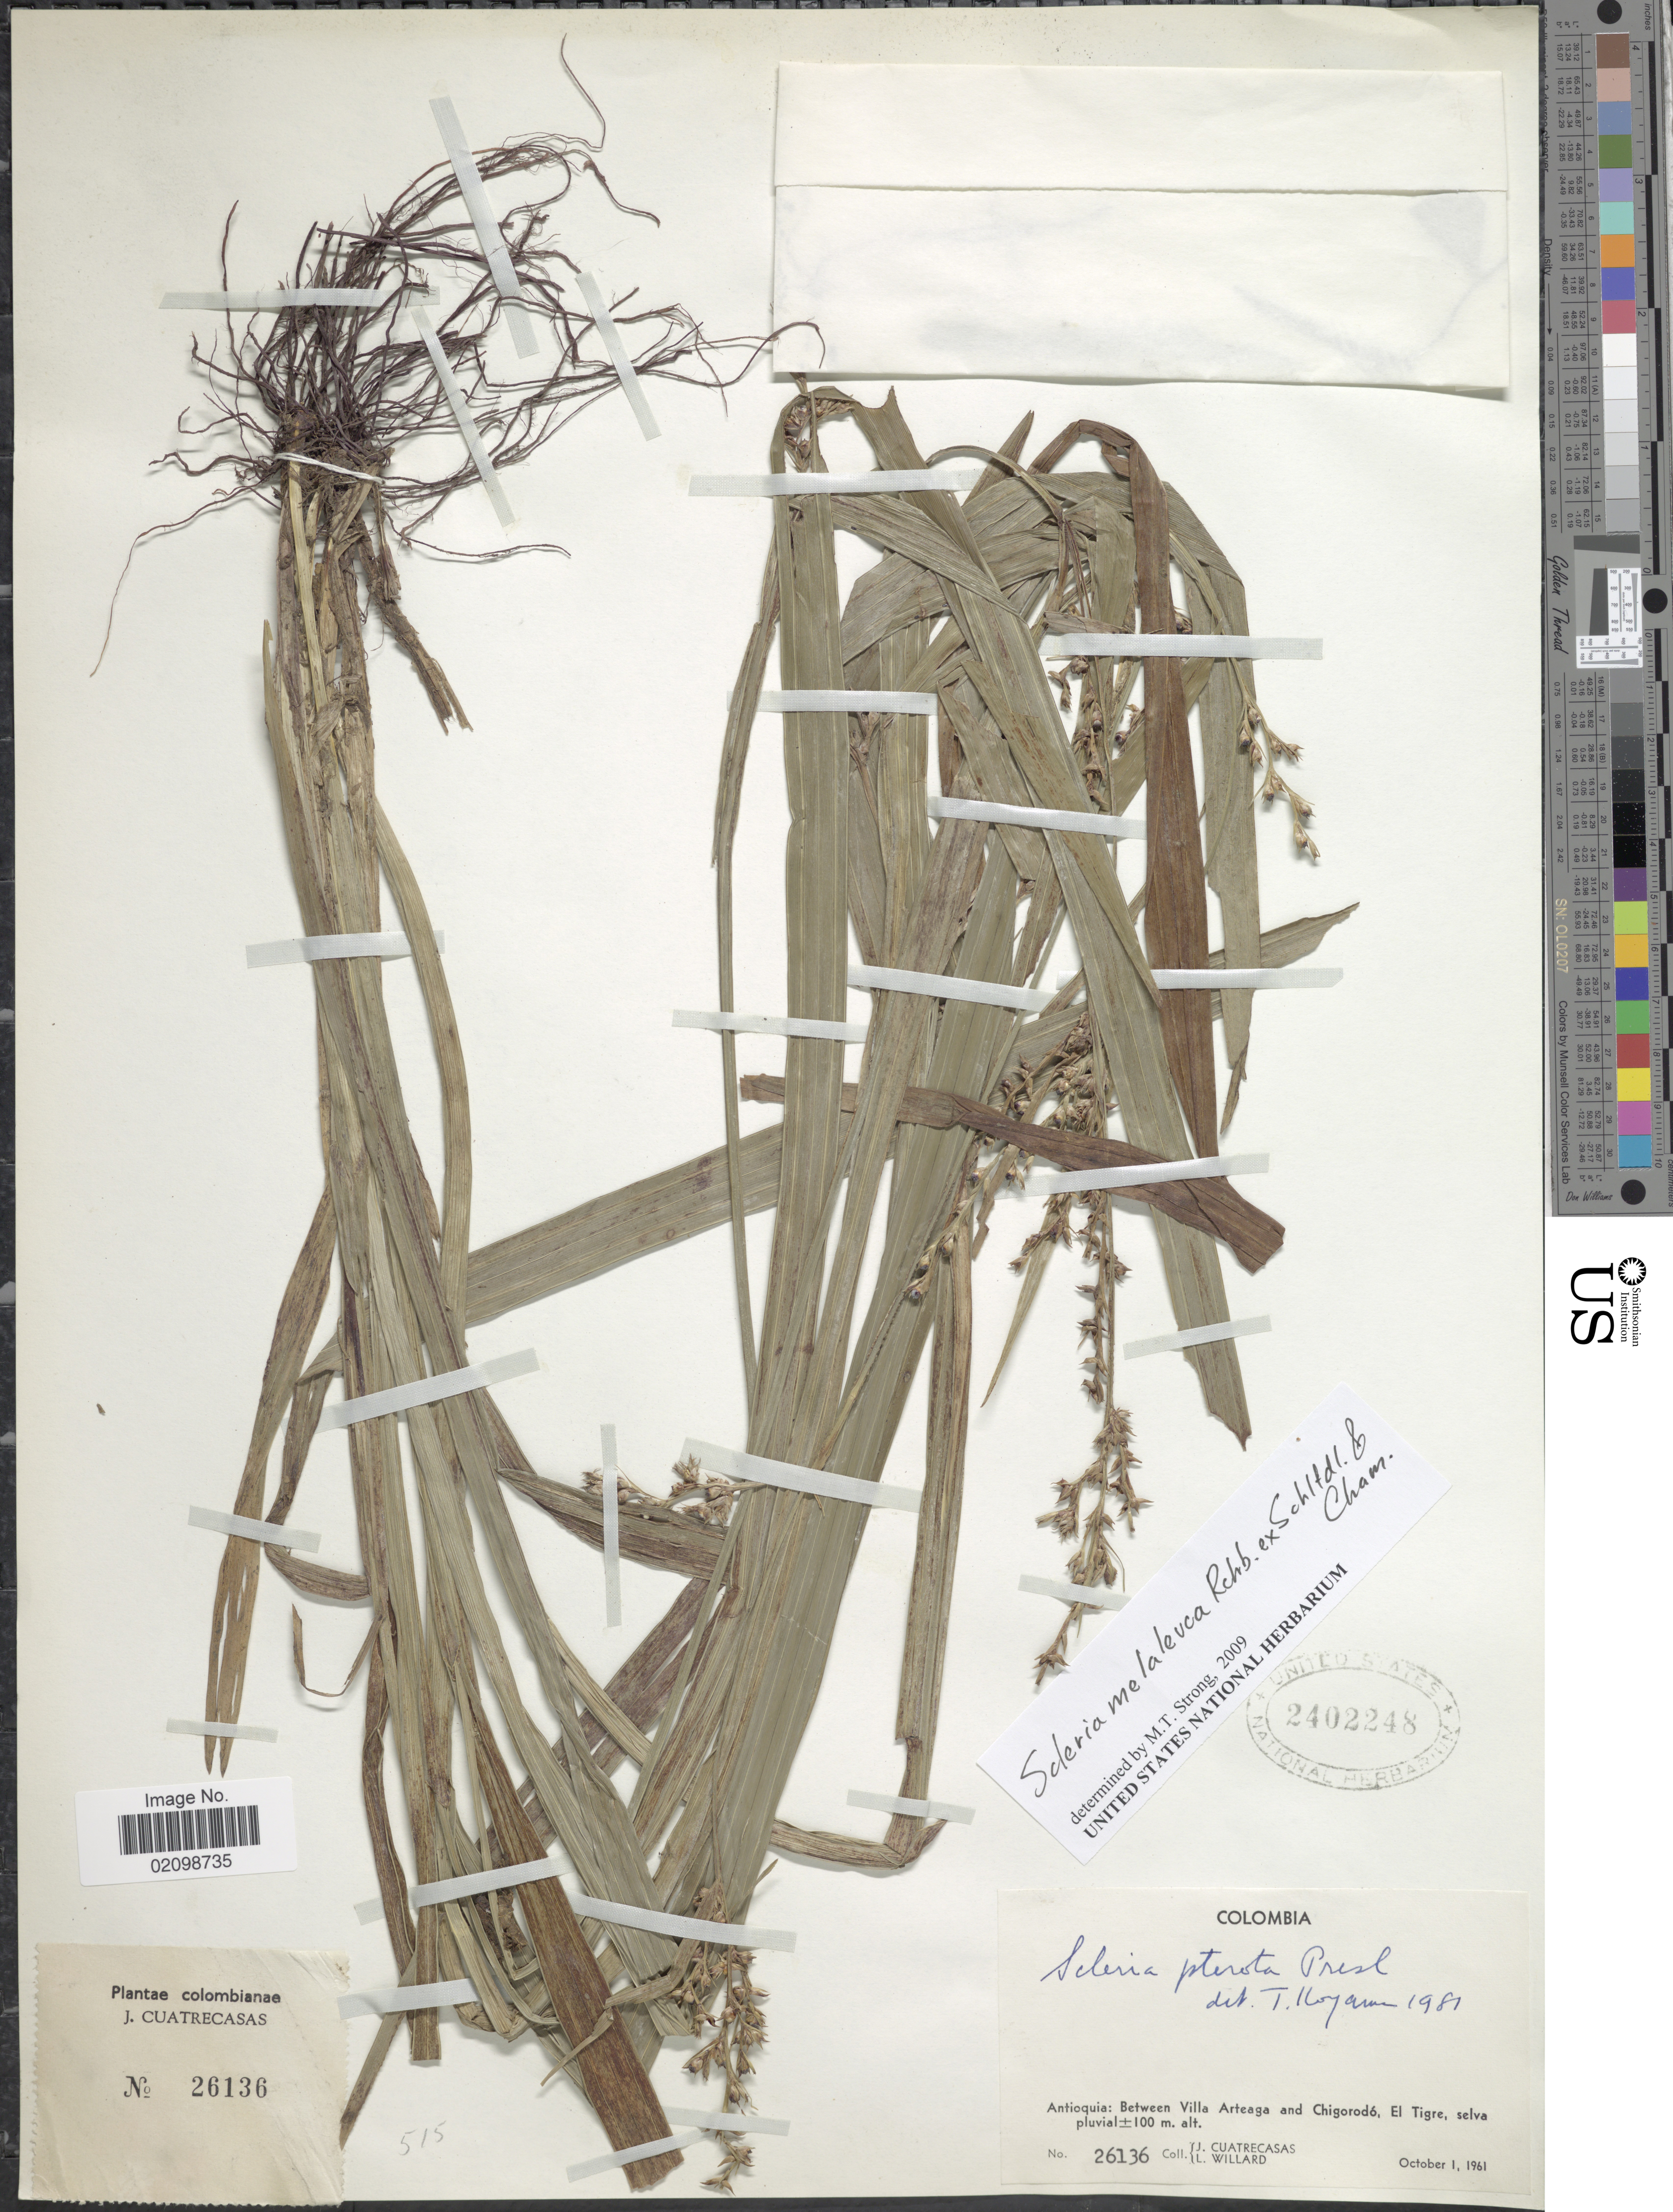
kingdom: Plantae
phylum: Tracheophyta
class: Liliopsida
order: Poales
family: Cyperaceae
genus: Scleria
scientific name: Scleria gaertneri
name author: Raddi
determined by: Strong, Mark T., (BOT), Smithsonian Institution - National Museum of Natural History (UNITED STATES)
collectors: J. Cuatrecasas & L. Willard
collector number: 26136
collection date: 1961-10-01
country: Colombia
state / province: Antioquia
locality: Antioquia: Between Villa Arteaga and Chigorodo, El Tigre, selva pluvial.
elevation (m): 100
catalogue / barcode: US 2402248